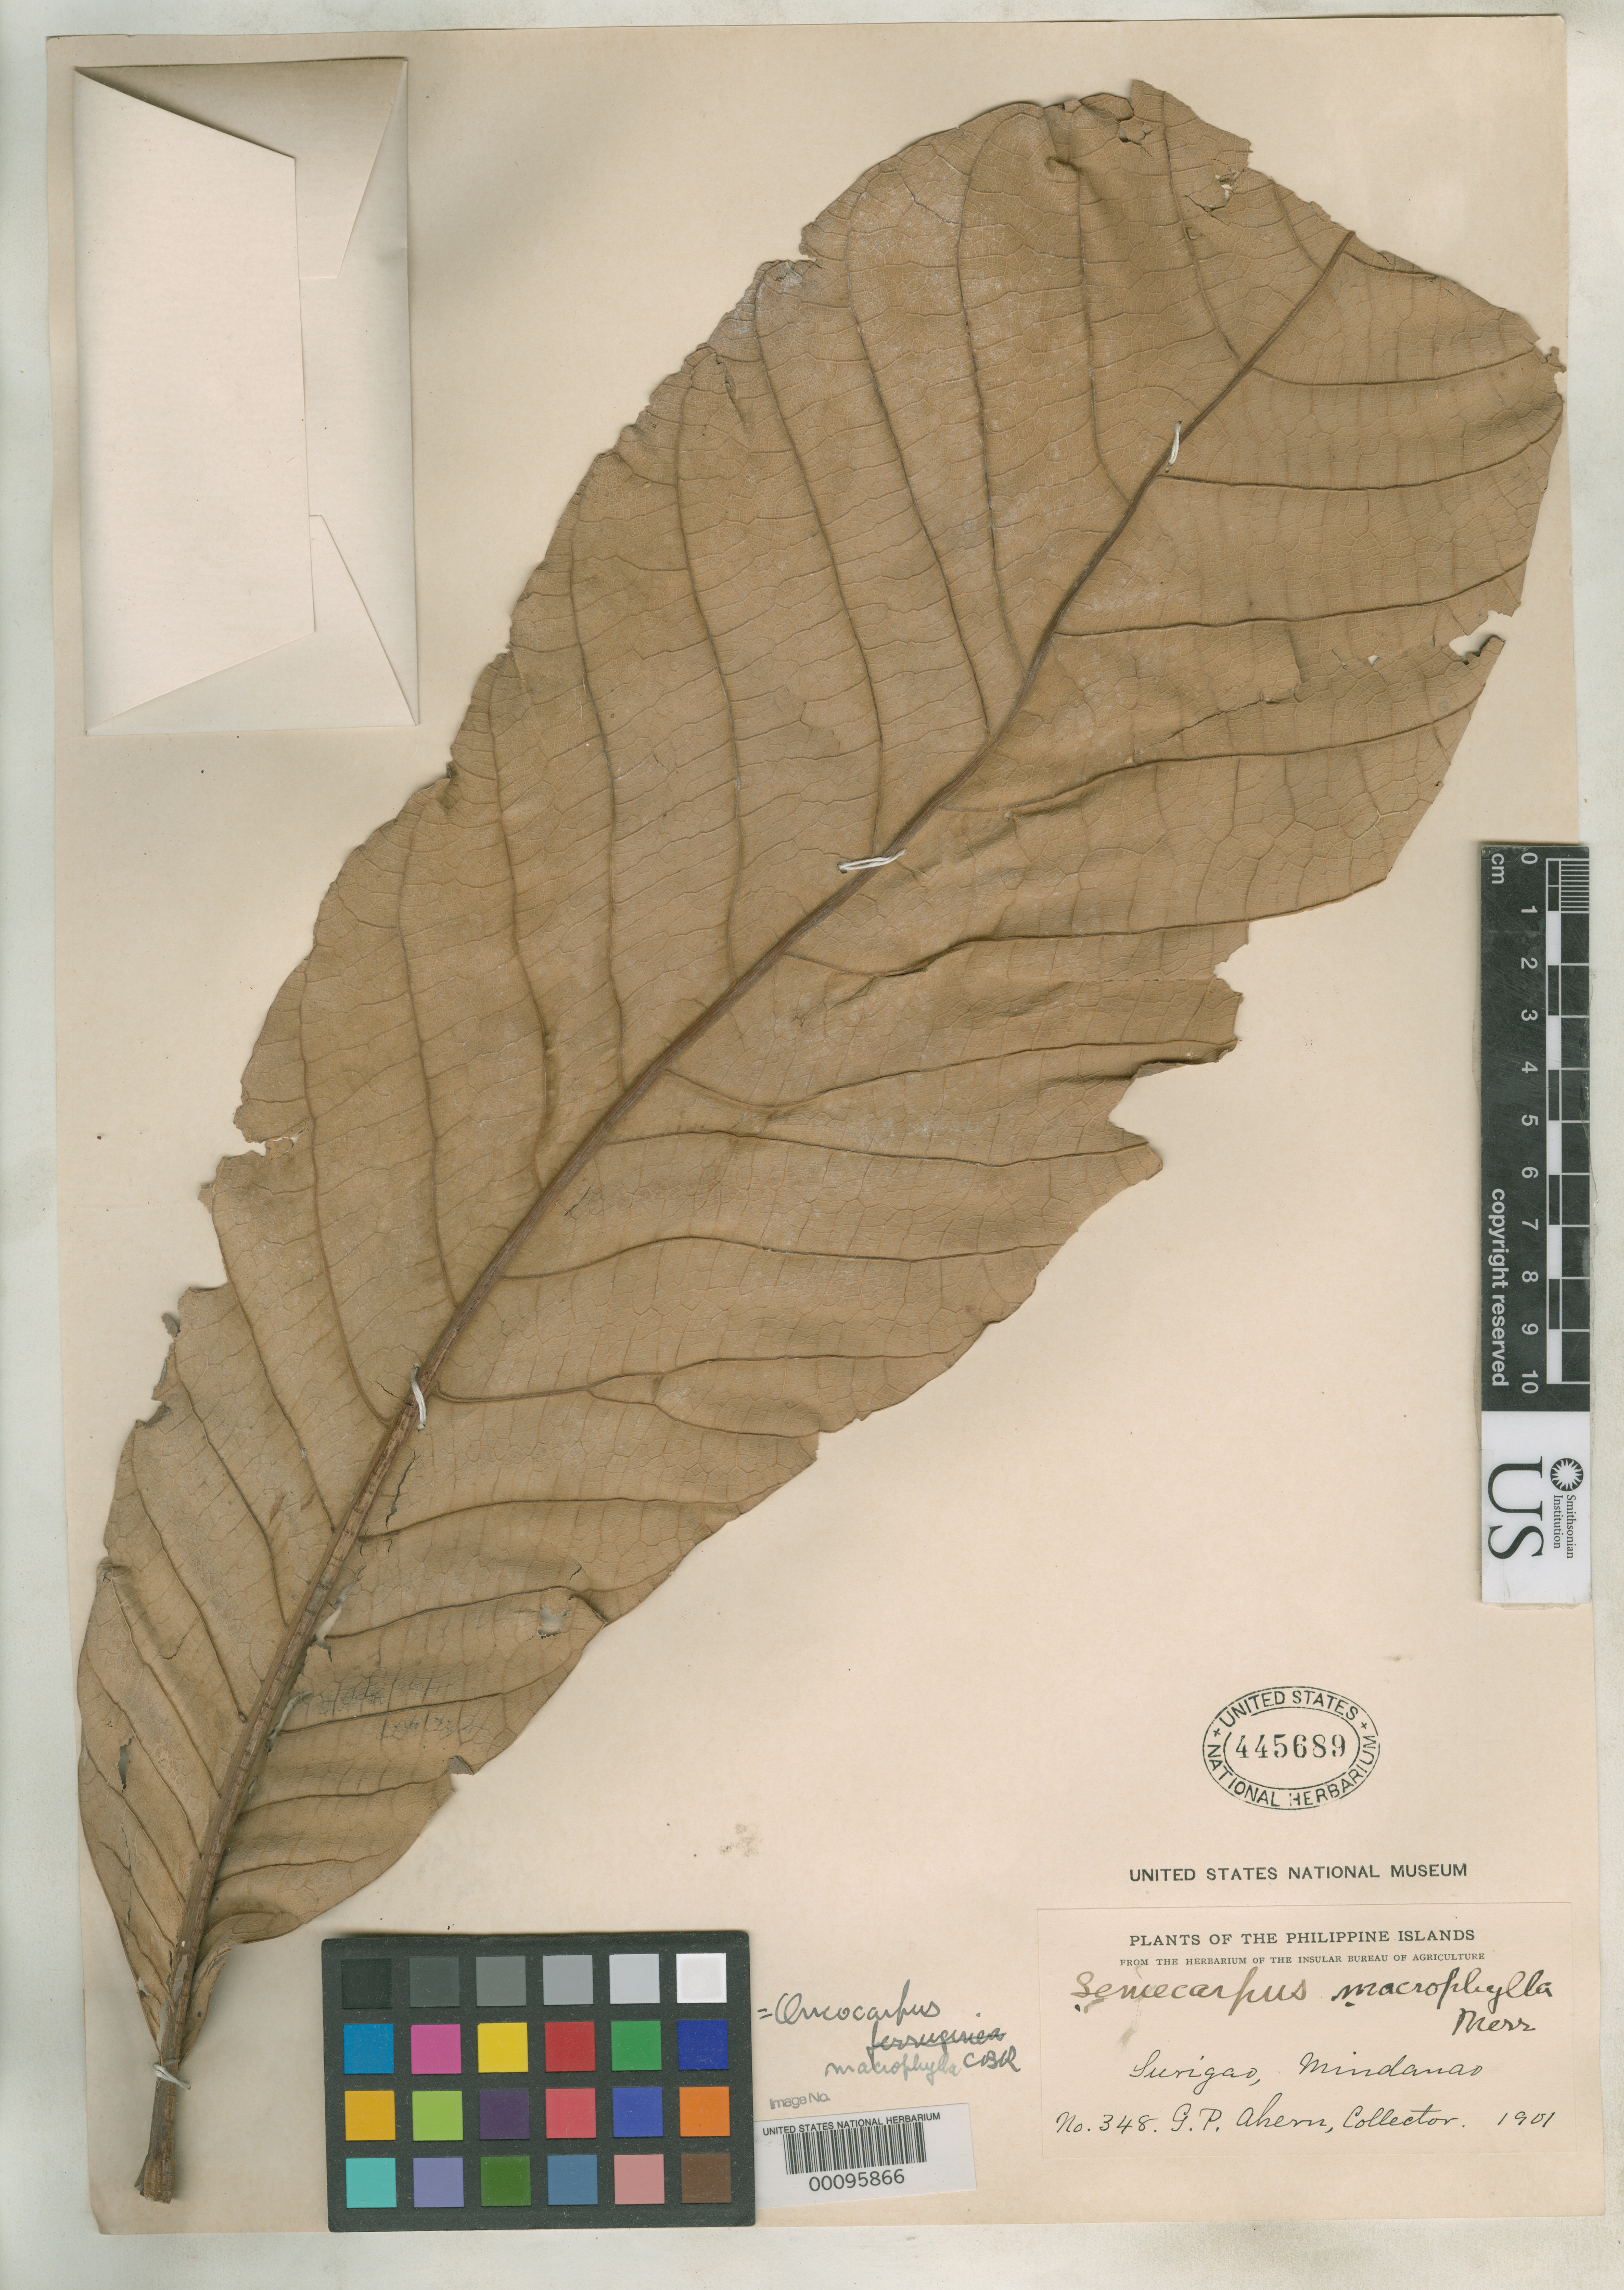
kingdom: Plantae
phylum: Tracheophyta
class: Magnoliopsida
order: Sapindales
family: Anacardiaceae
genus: Semecarpus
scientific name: Semecarpus macrophyllus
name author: Merr.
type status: Type Collection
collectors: G. Ahern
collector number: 348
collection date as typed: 1901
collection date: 1901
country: Philippines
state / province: Caraga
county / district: Surigao del Norte / Surigao del Sur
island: Mindanao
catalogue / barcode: US 445689